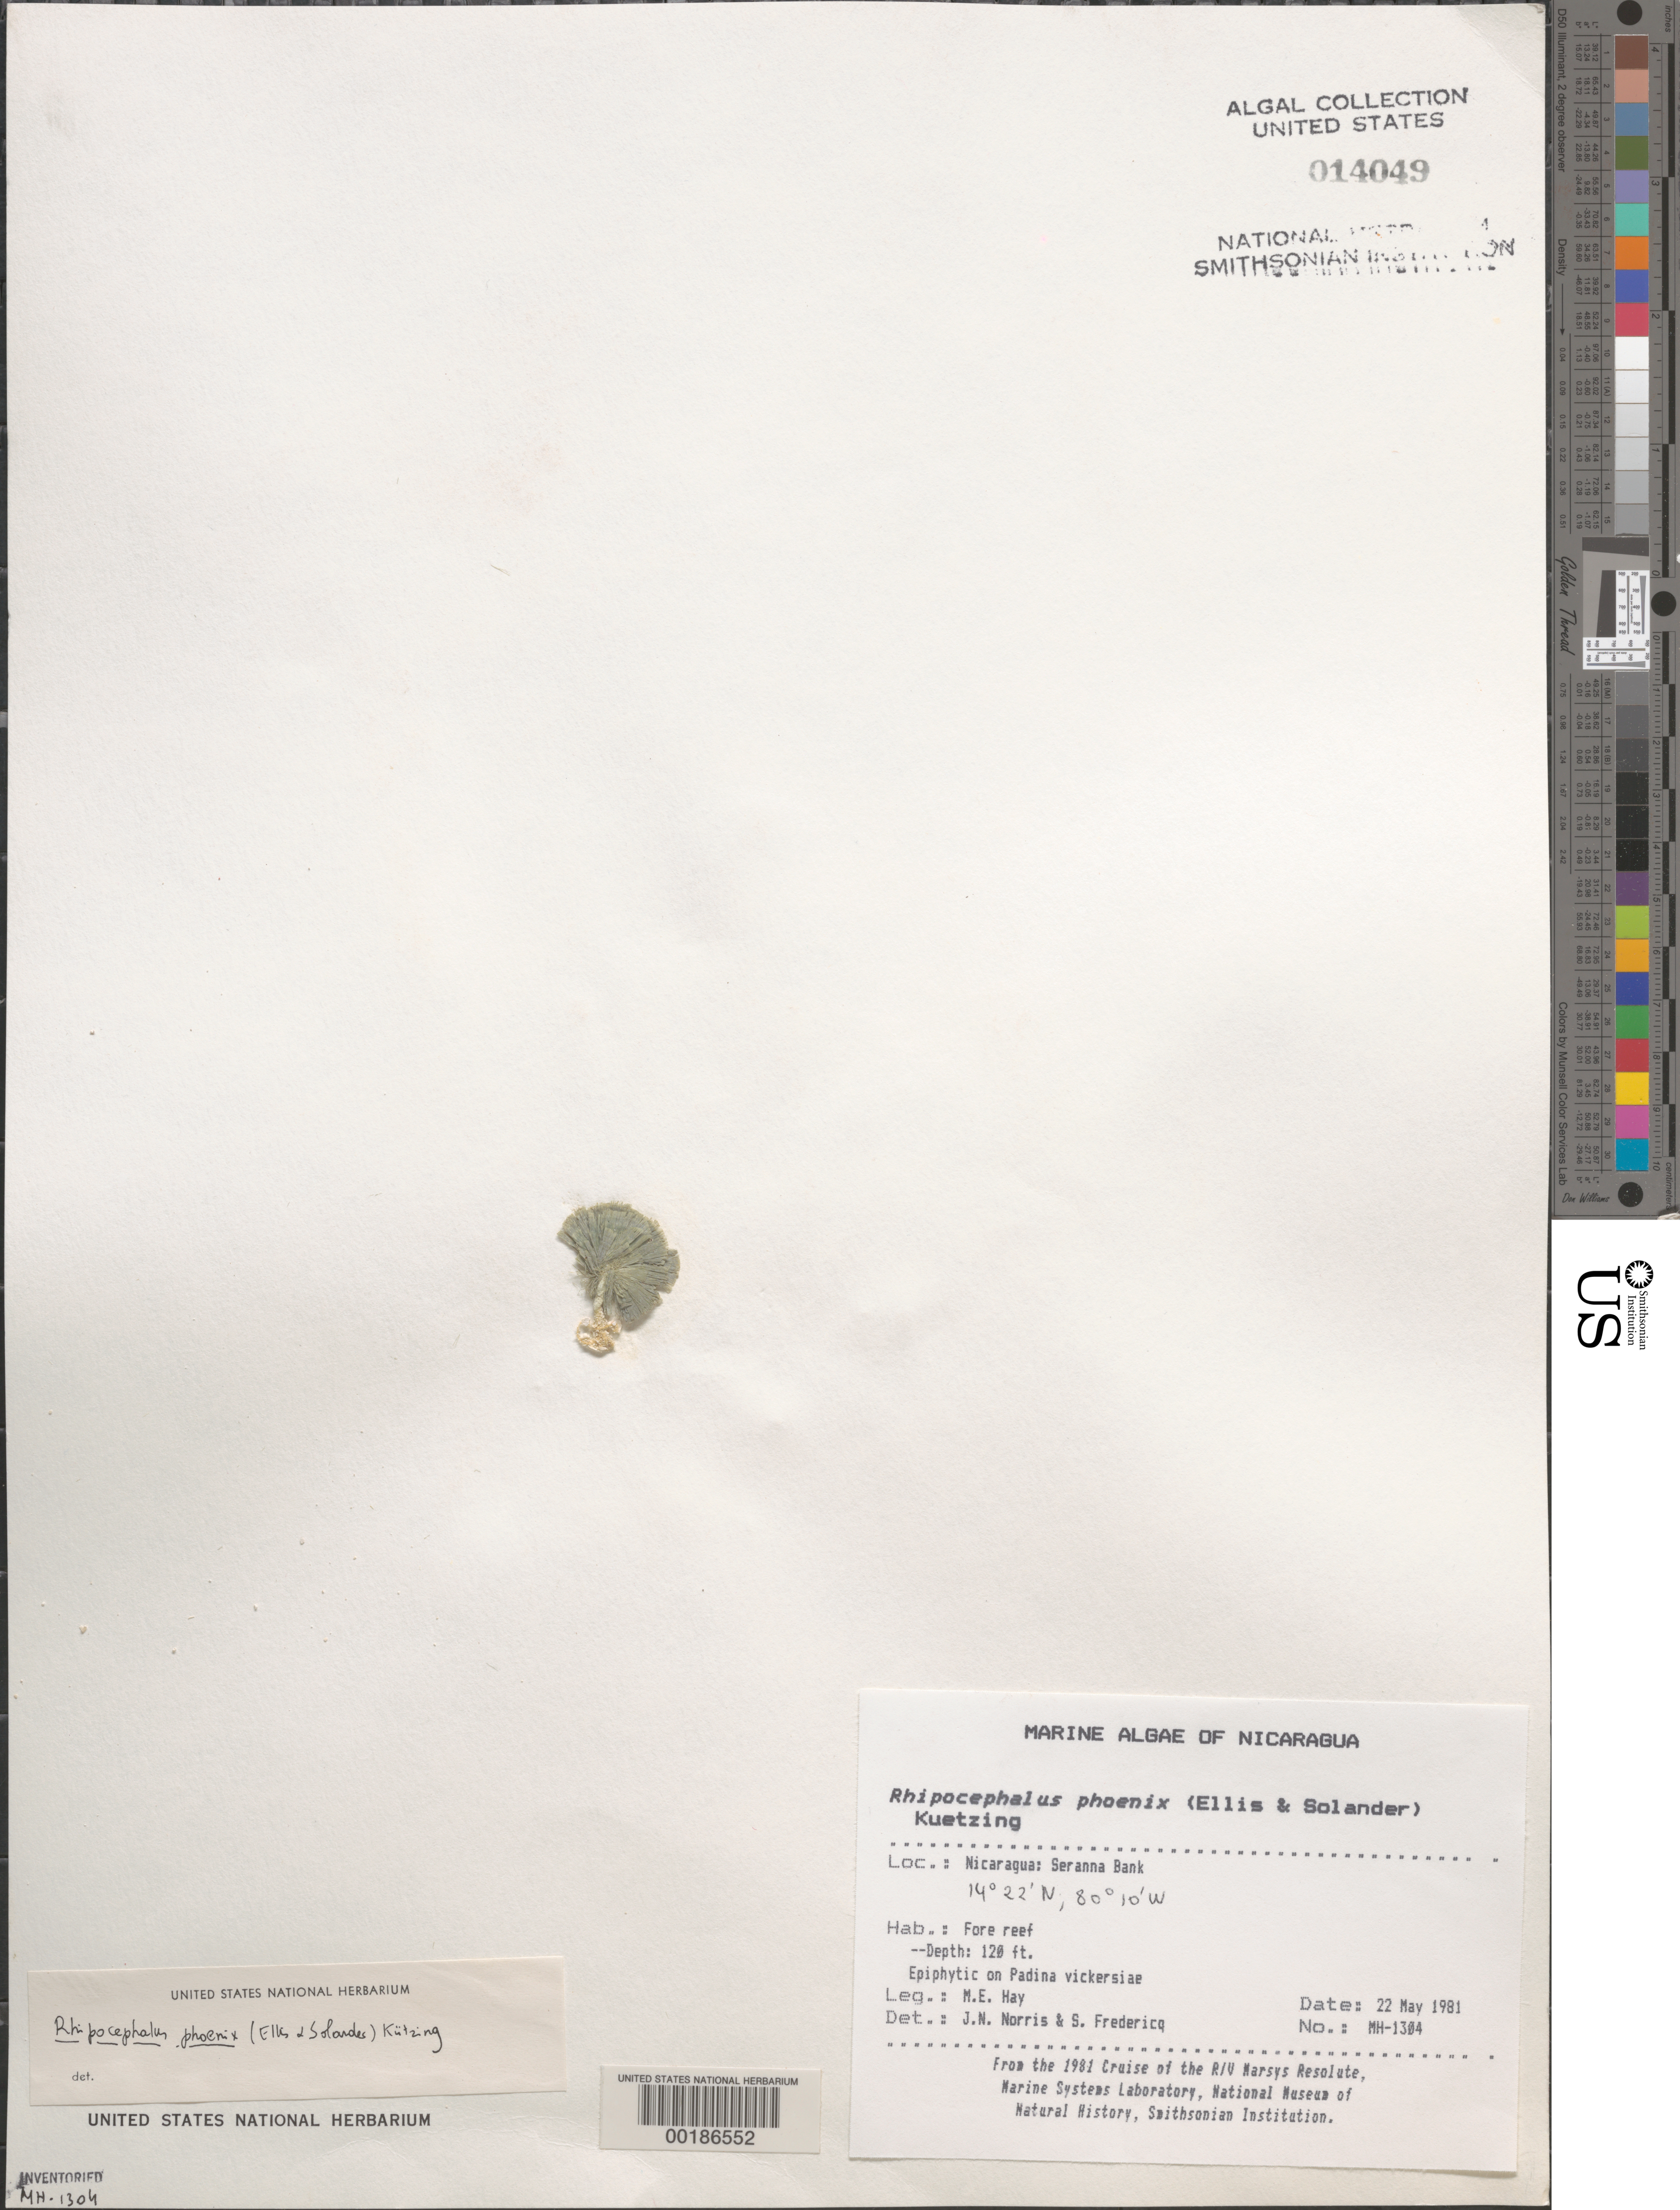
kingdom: Plantae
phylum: Chlorophyta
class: Ulvophyceae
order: Bryopsidales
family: Udoteaceae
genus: Rhipocephalus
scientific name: Rhipocephalus phoenix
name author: (J. Ellis & Sol.) Kütz.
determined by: Norris, J. N.; Fredericq, S.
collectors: M. E. Hay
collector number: MEH-1304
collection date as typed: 22 May 1981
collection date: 1981-05-22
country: Nicaragua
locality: Seranna bank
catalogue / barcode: US 14049